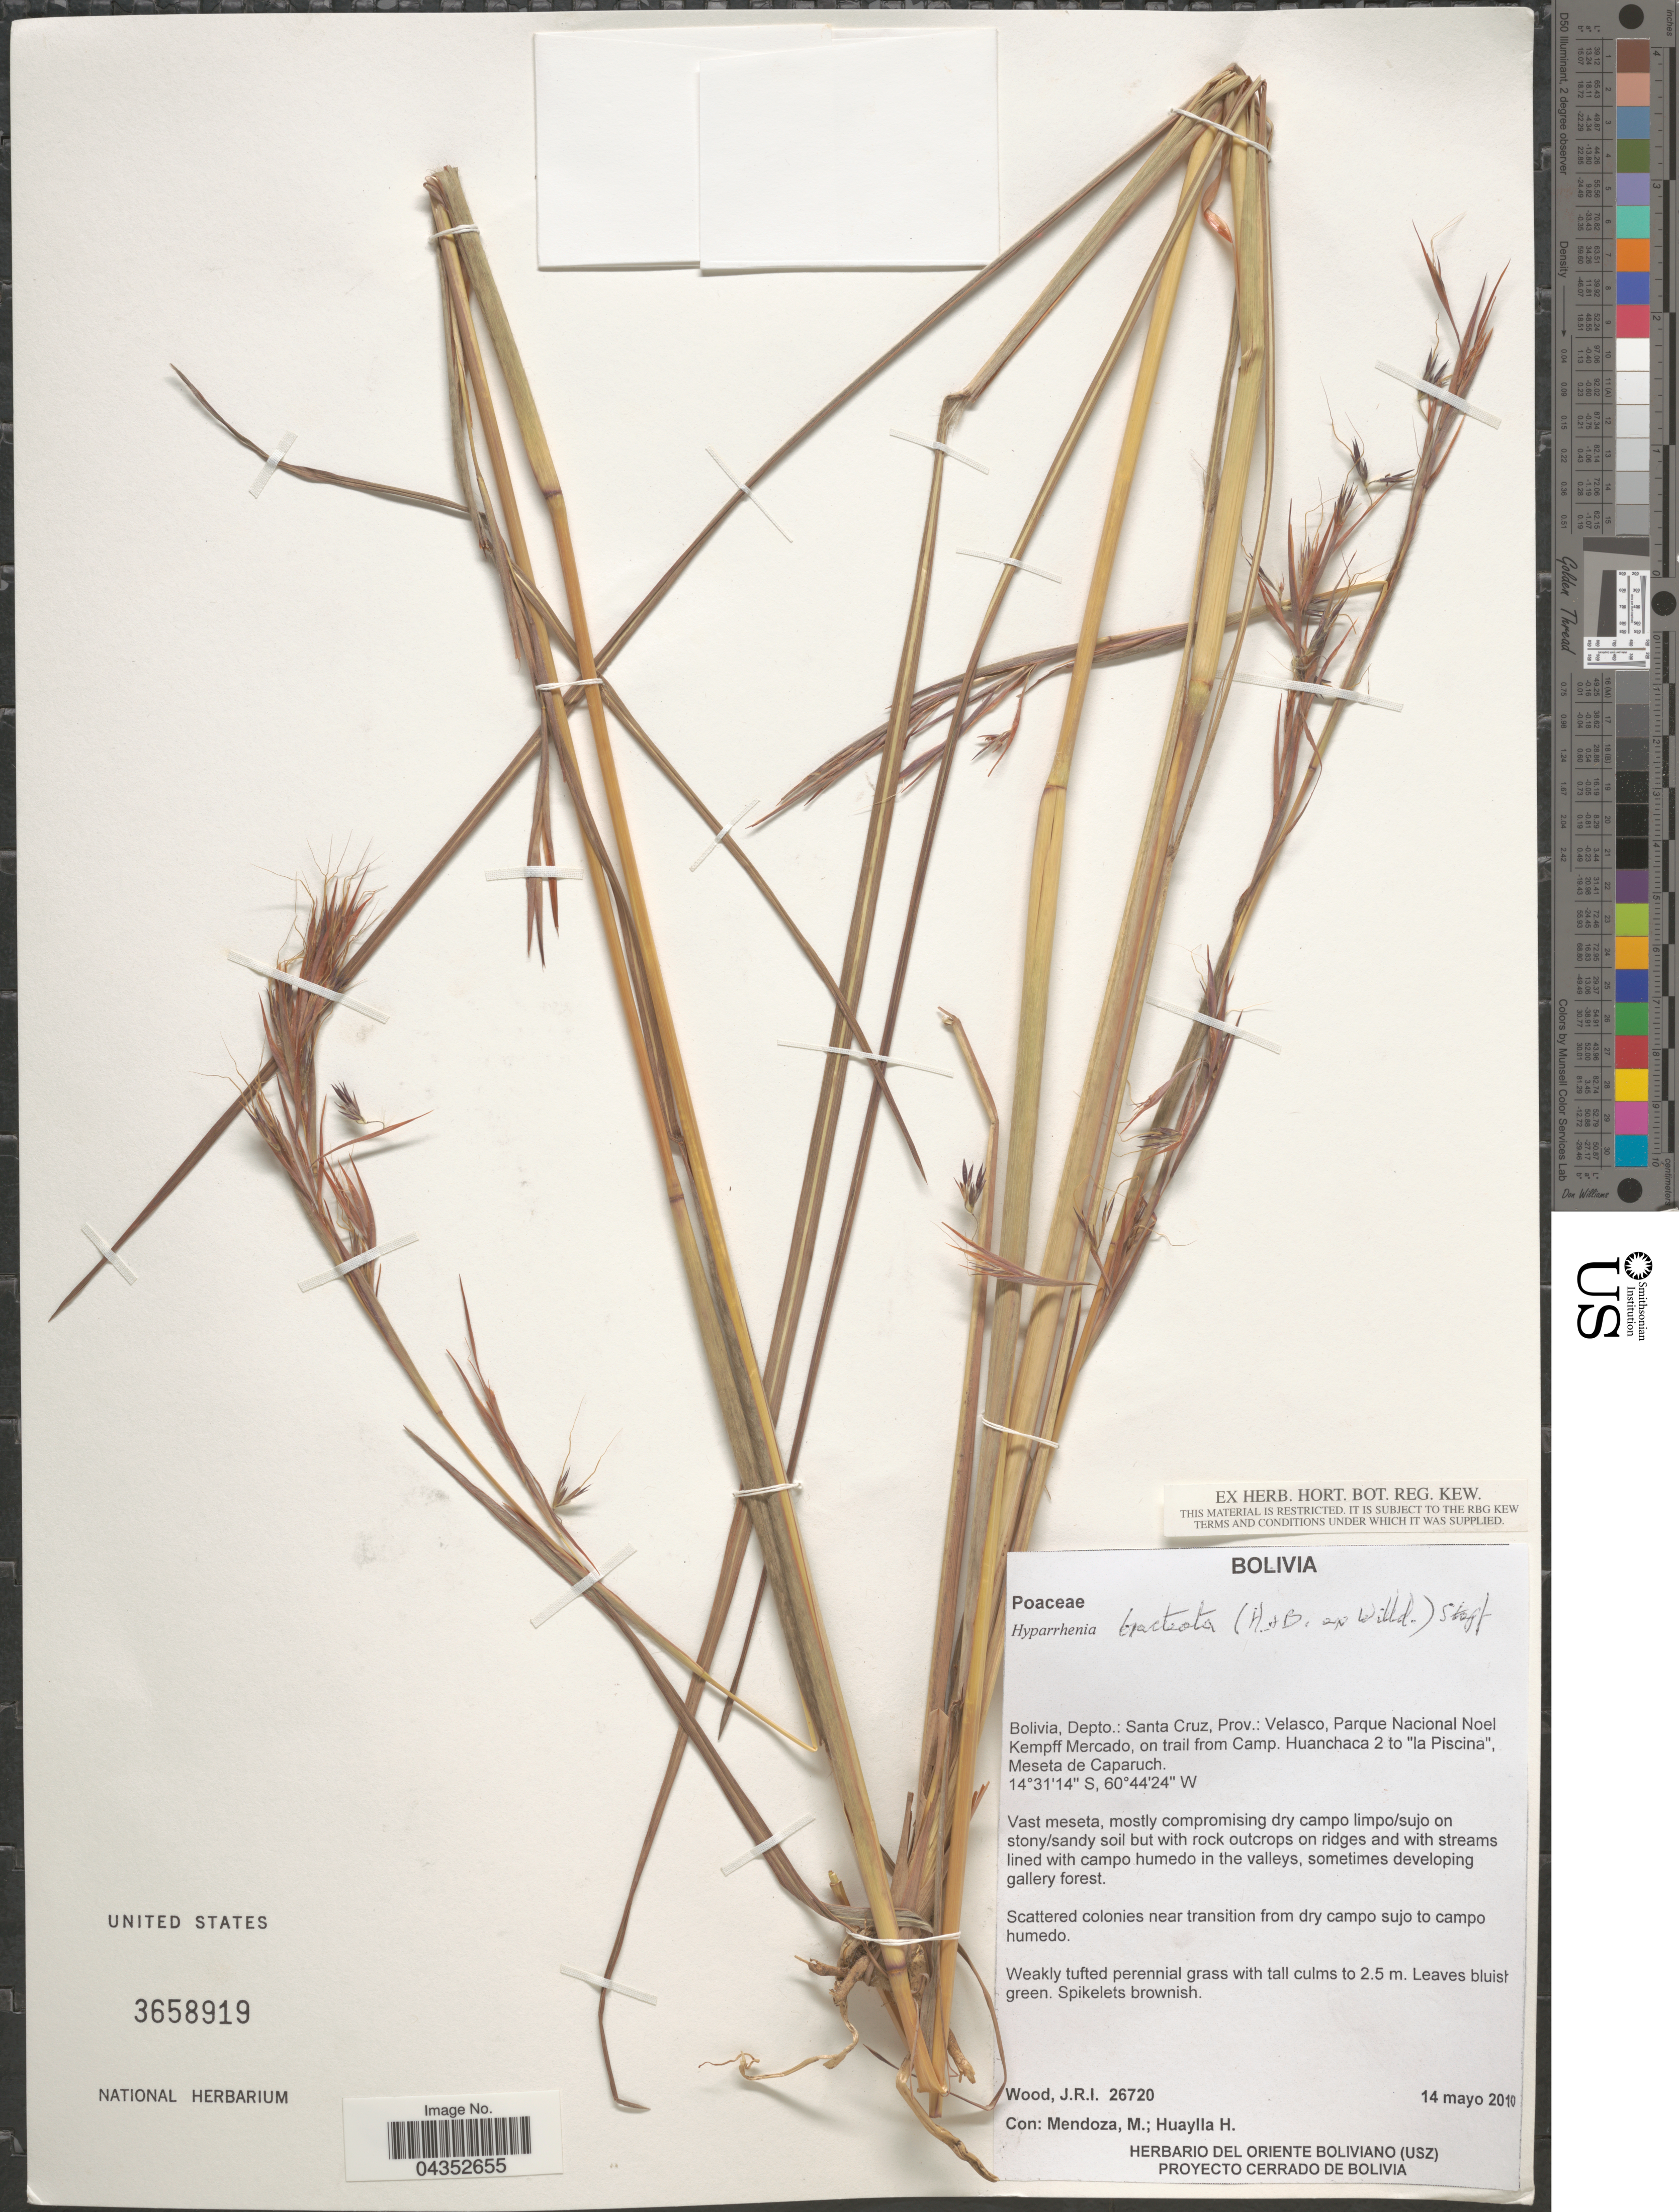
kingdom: Plantae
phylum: Tracheophyta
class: Liliopsida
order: Poales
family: Poaceae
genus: Hyparrhenia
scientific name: Hyparrhenia bracteata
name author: (Humb. & Bonpl.) Stapf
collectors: J. R. I. Wood, M. Mendoza & H. Huaylla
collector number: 26720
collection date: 2010-05-14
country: Bolivia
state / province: Santa Cruz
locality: Dpto.: Santa Cruz, Prov.: Velasco, Parque Nacional Noel Kempff Mercado, on trail on Camp. Huanchaca 2 to "la Piscina", Meseta de Caparuch.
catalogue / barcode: US 3658919